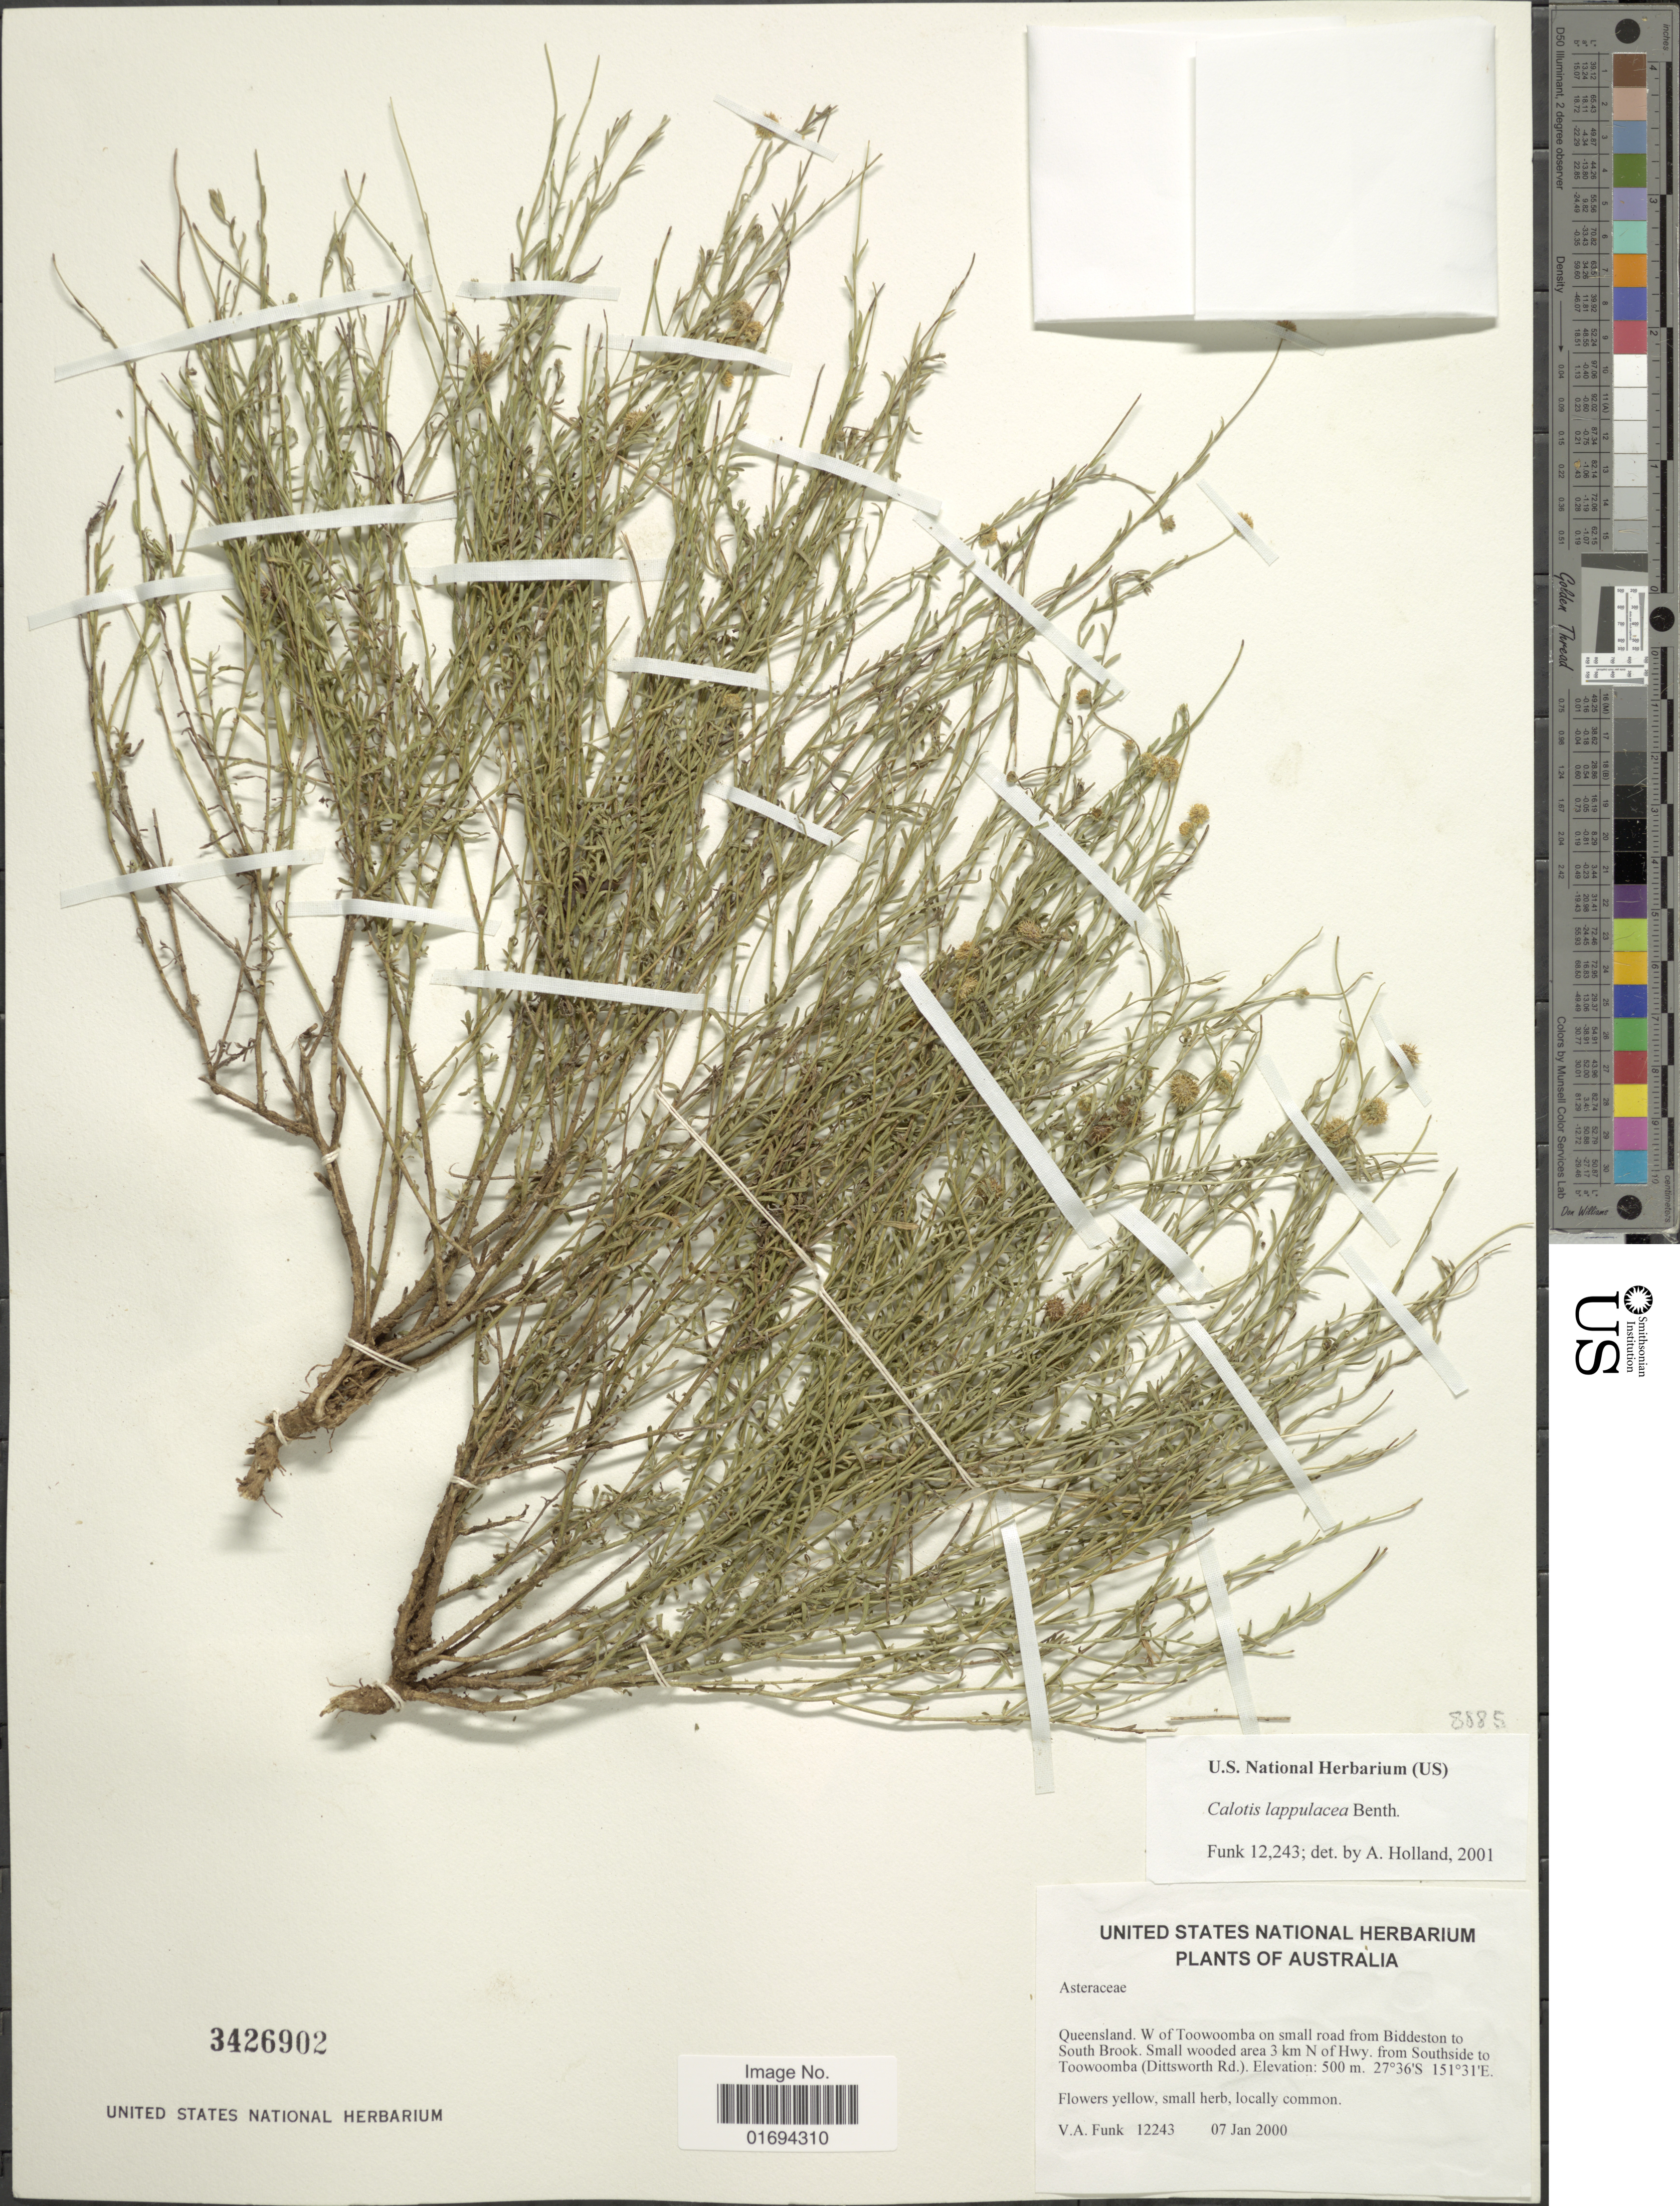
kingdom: Plantae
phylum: Tracheophyta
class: Magnoliopsida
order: Asterales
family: Asteraceae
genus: Calotis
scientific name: Calotis lappulacea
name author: Benth.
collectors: V. Funk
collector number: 12243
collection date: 2000-01-07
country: Australia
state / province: Queensland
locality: W. of Toowoomba on small road from Biddeston to South Brook. Small wooded area 3 km N of Hwy, from Southside to Toowoomba (Dittsworth Rd.)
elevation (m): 500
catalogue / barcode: US 3426902